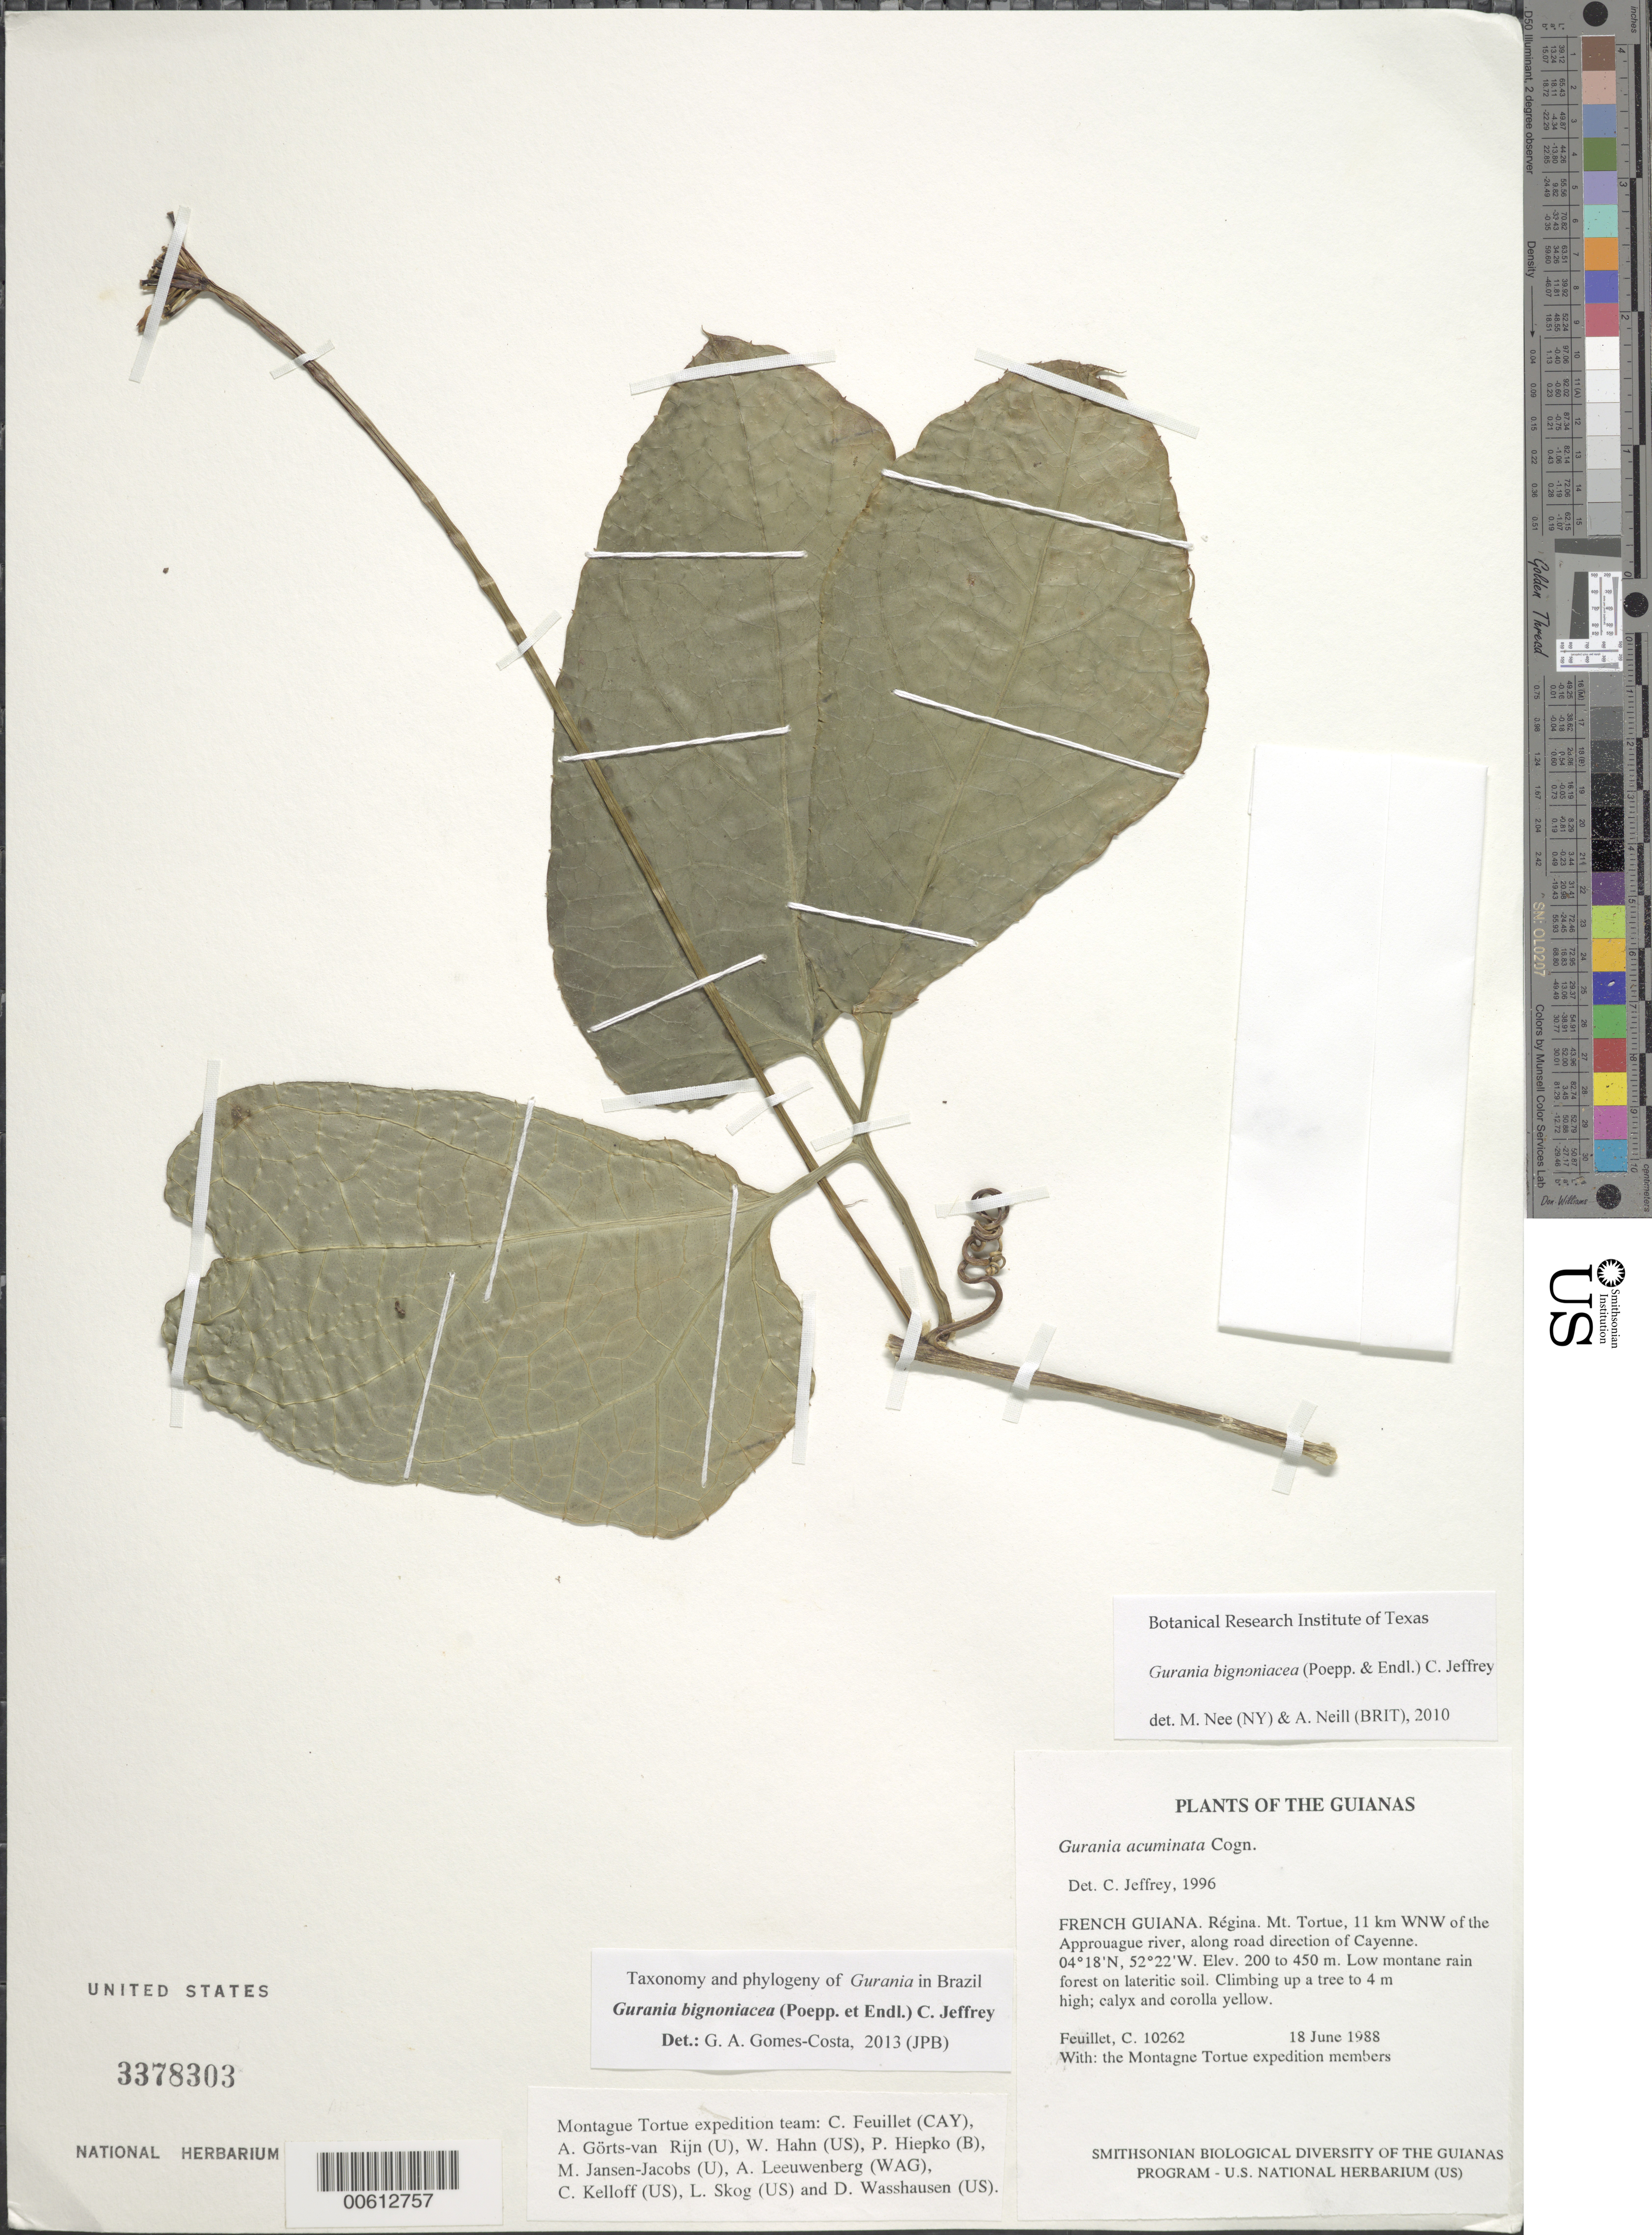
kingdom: Plantae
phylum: Tracheophyta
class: Magnoliopsida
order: Cucurbitales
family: Cucurbitaceae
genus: Gurania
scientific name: Gurania bignoniacea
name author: (Poepp. & Endl.) C. Jeffrey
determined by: Gomes-Costa, G. A.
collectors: C. Feuillet & Montagne Torte Exped. members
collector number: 10262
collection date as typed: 18 June 1988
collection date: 1988-06-18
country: French Guiana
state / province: Cayenne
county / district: Regina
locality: Mt. Tortue, 11 km WNW of the Approuague river, along road direction of Cayenne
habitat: Low montane rain forest on lateritic soil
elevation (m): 200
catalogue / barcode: US 3378303